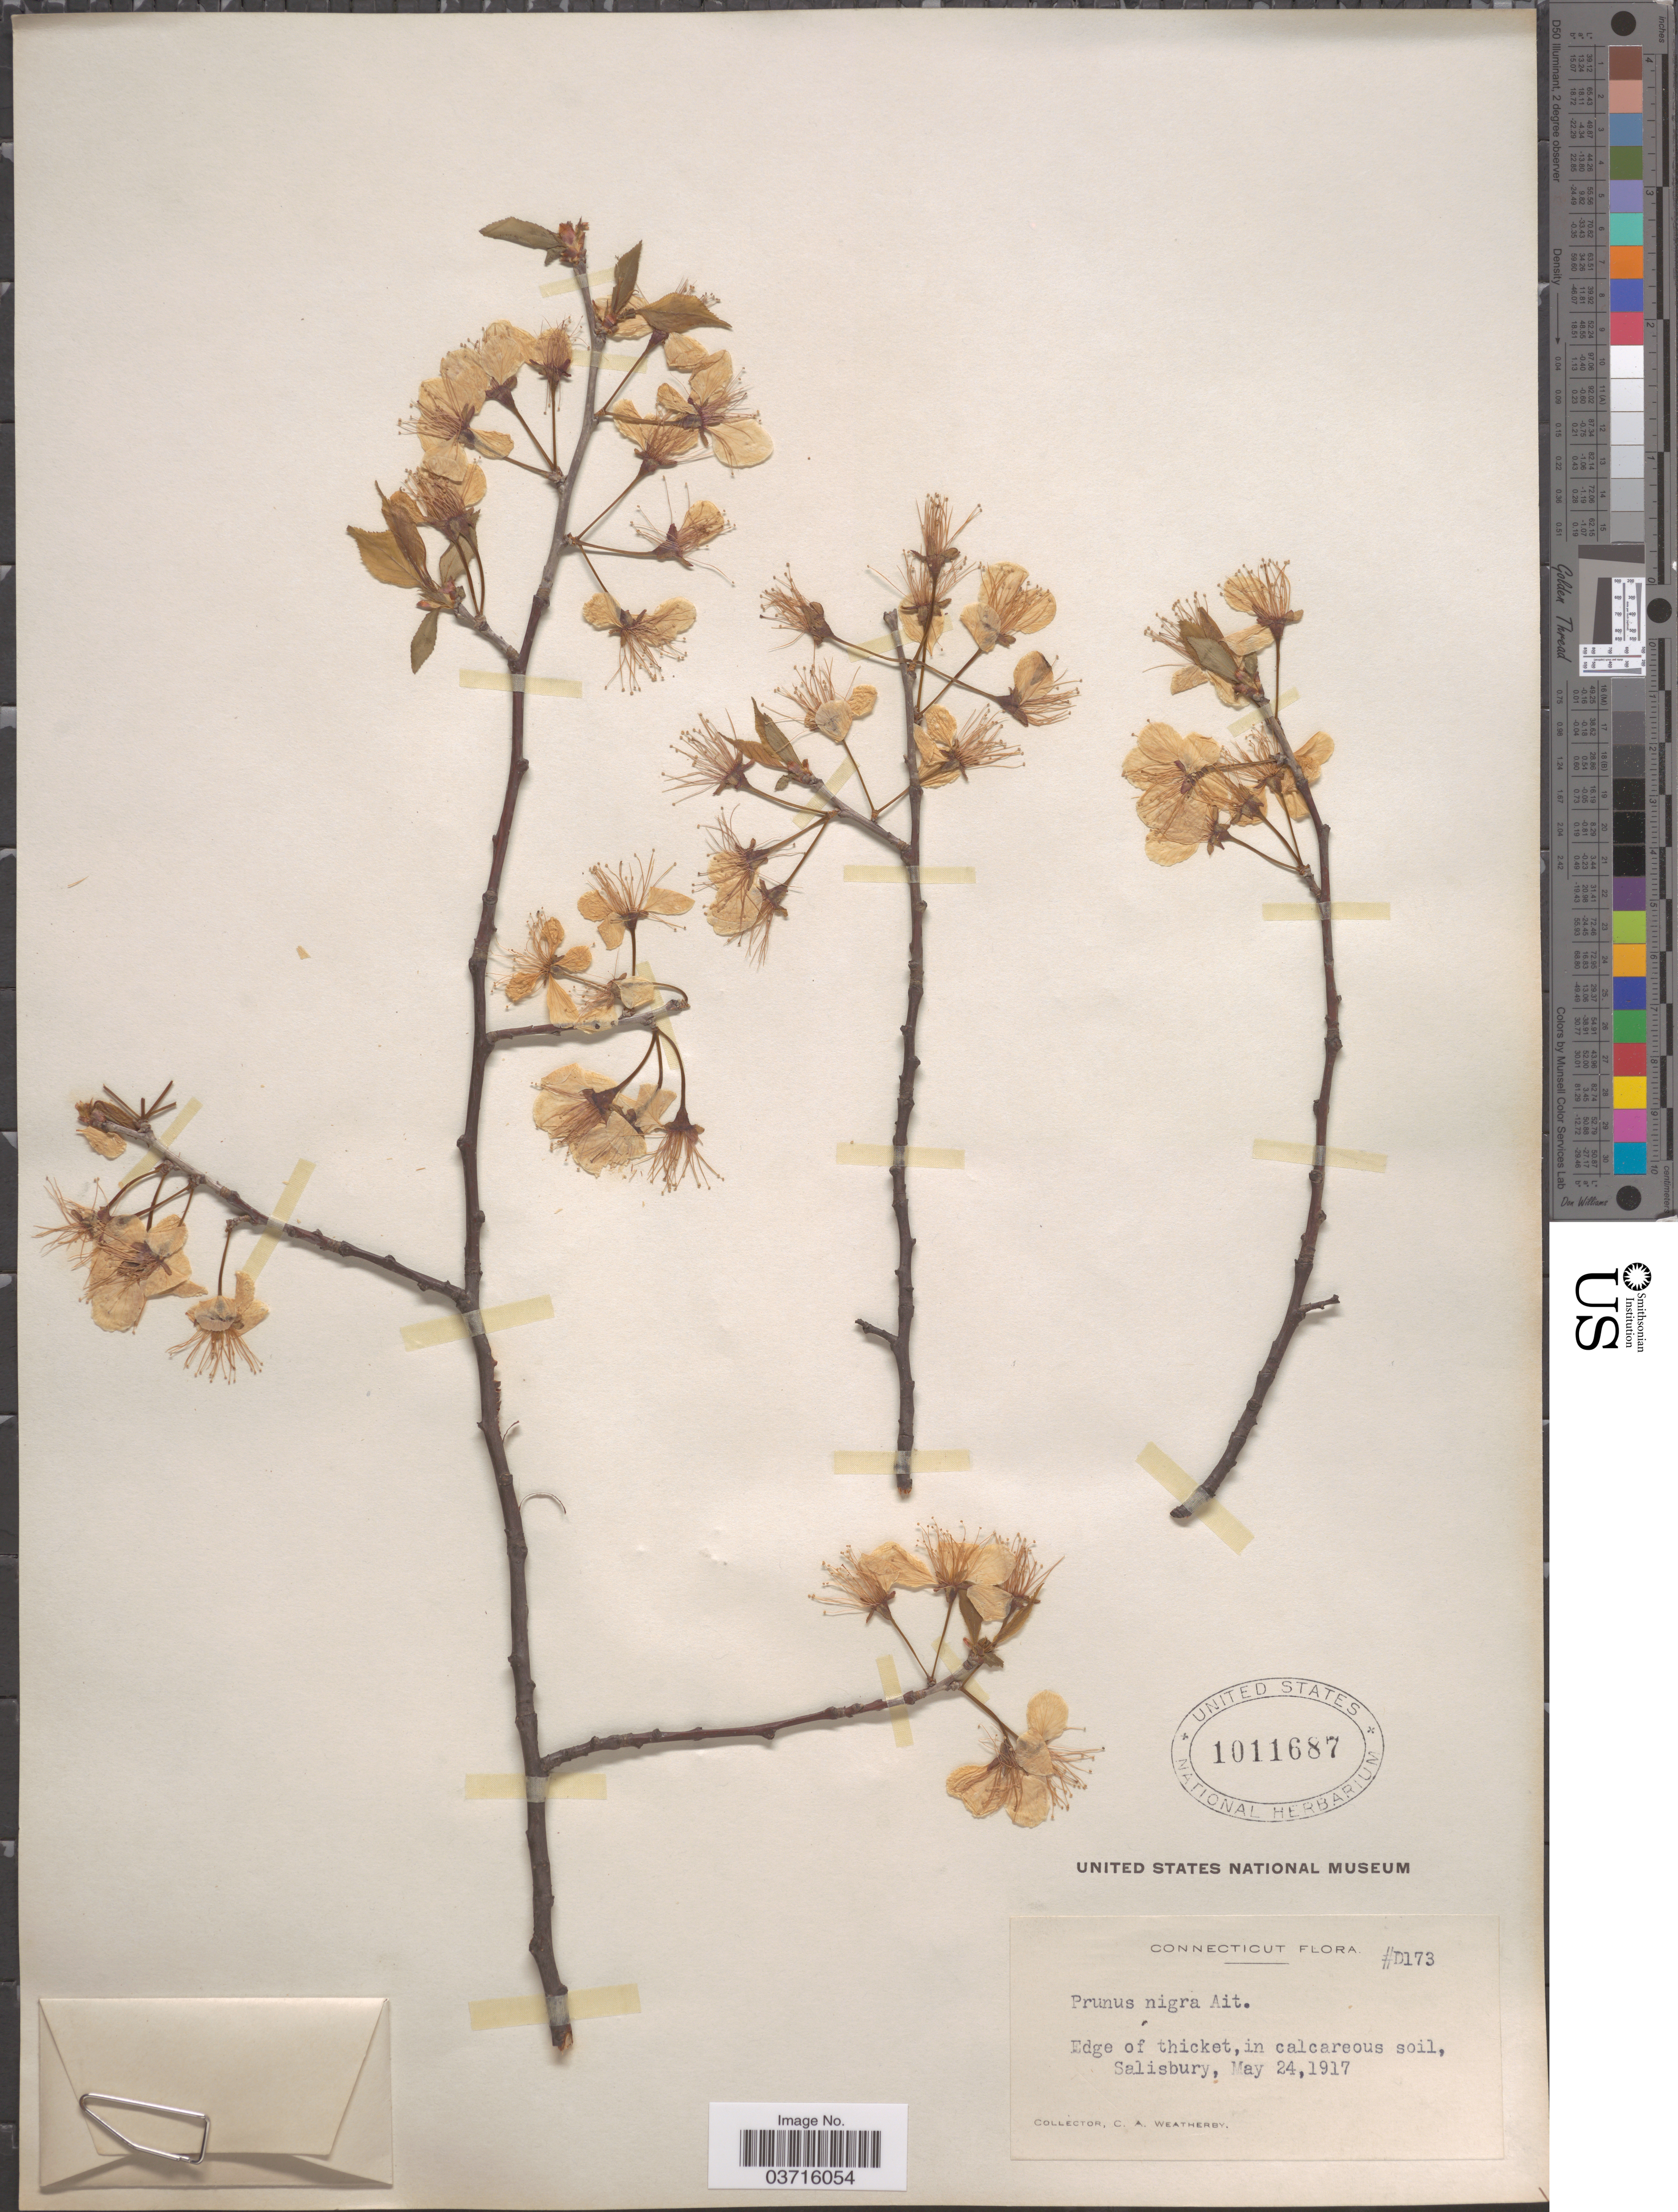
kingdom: Plantae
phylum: Tracheophyta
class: Magnoliopsida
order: Rosales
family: Rosaceae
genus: Prunus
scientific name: Prunus nigra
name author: Wight & Hedrick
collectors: C. A. Weatherby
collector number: D173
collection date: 1917-05-24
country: United States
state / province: Connecticut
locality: Salisbury.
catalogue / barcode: US 1011687